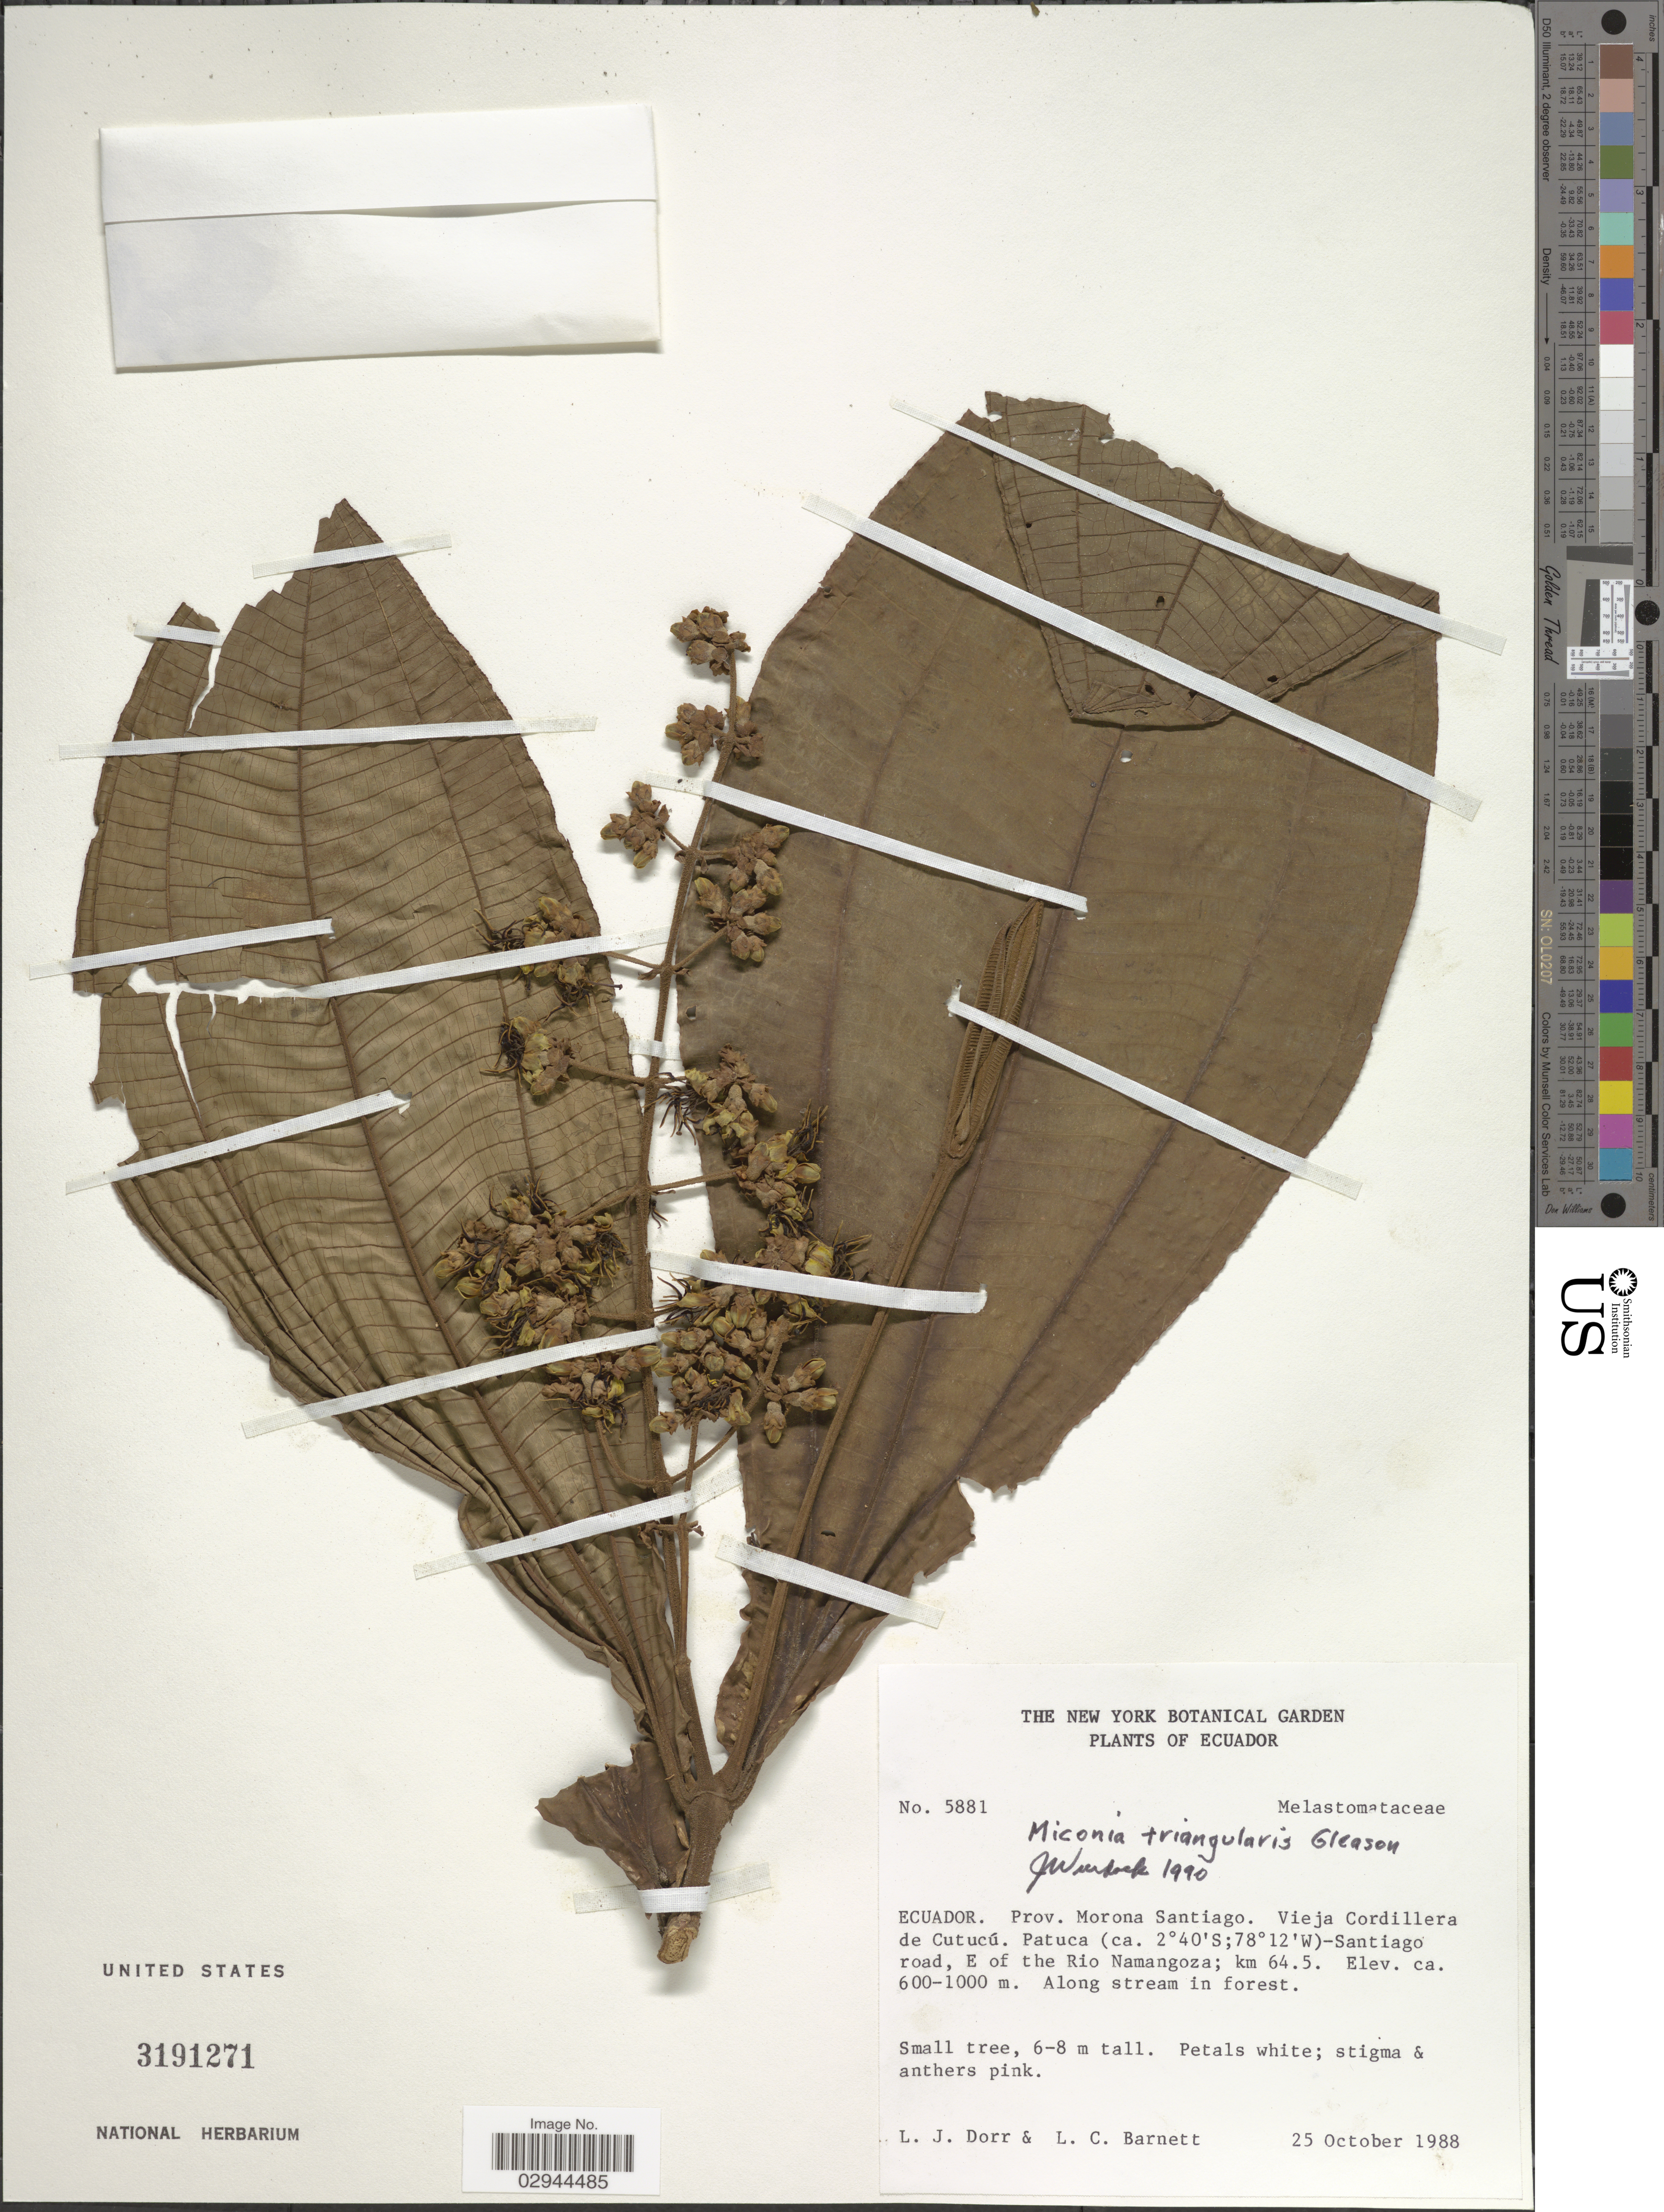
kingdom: Plantae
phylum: Tracheophyta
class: Magnoliopsida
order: Myrtales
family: Melastomataceae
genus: Miconia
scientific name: Miconia triangularis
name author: Gleason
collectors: L. J. Dorr & L. C. Barnett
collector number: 5881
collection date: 1988-10-25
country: Ecuador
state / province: Morona-Santiago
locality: Vieja Cordillera de Cutucú. Patuca-Santiago road, E of the Rio Namangoza; km 64.5.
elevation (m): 600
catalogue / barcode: US 3191271